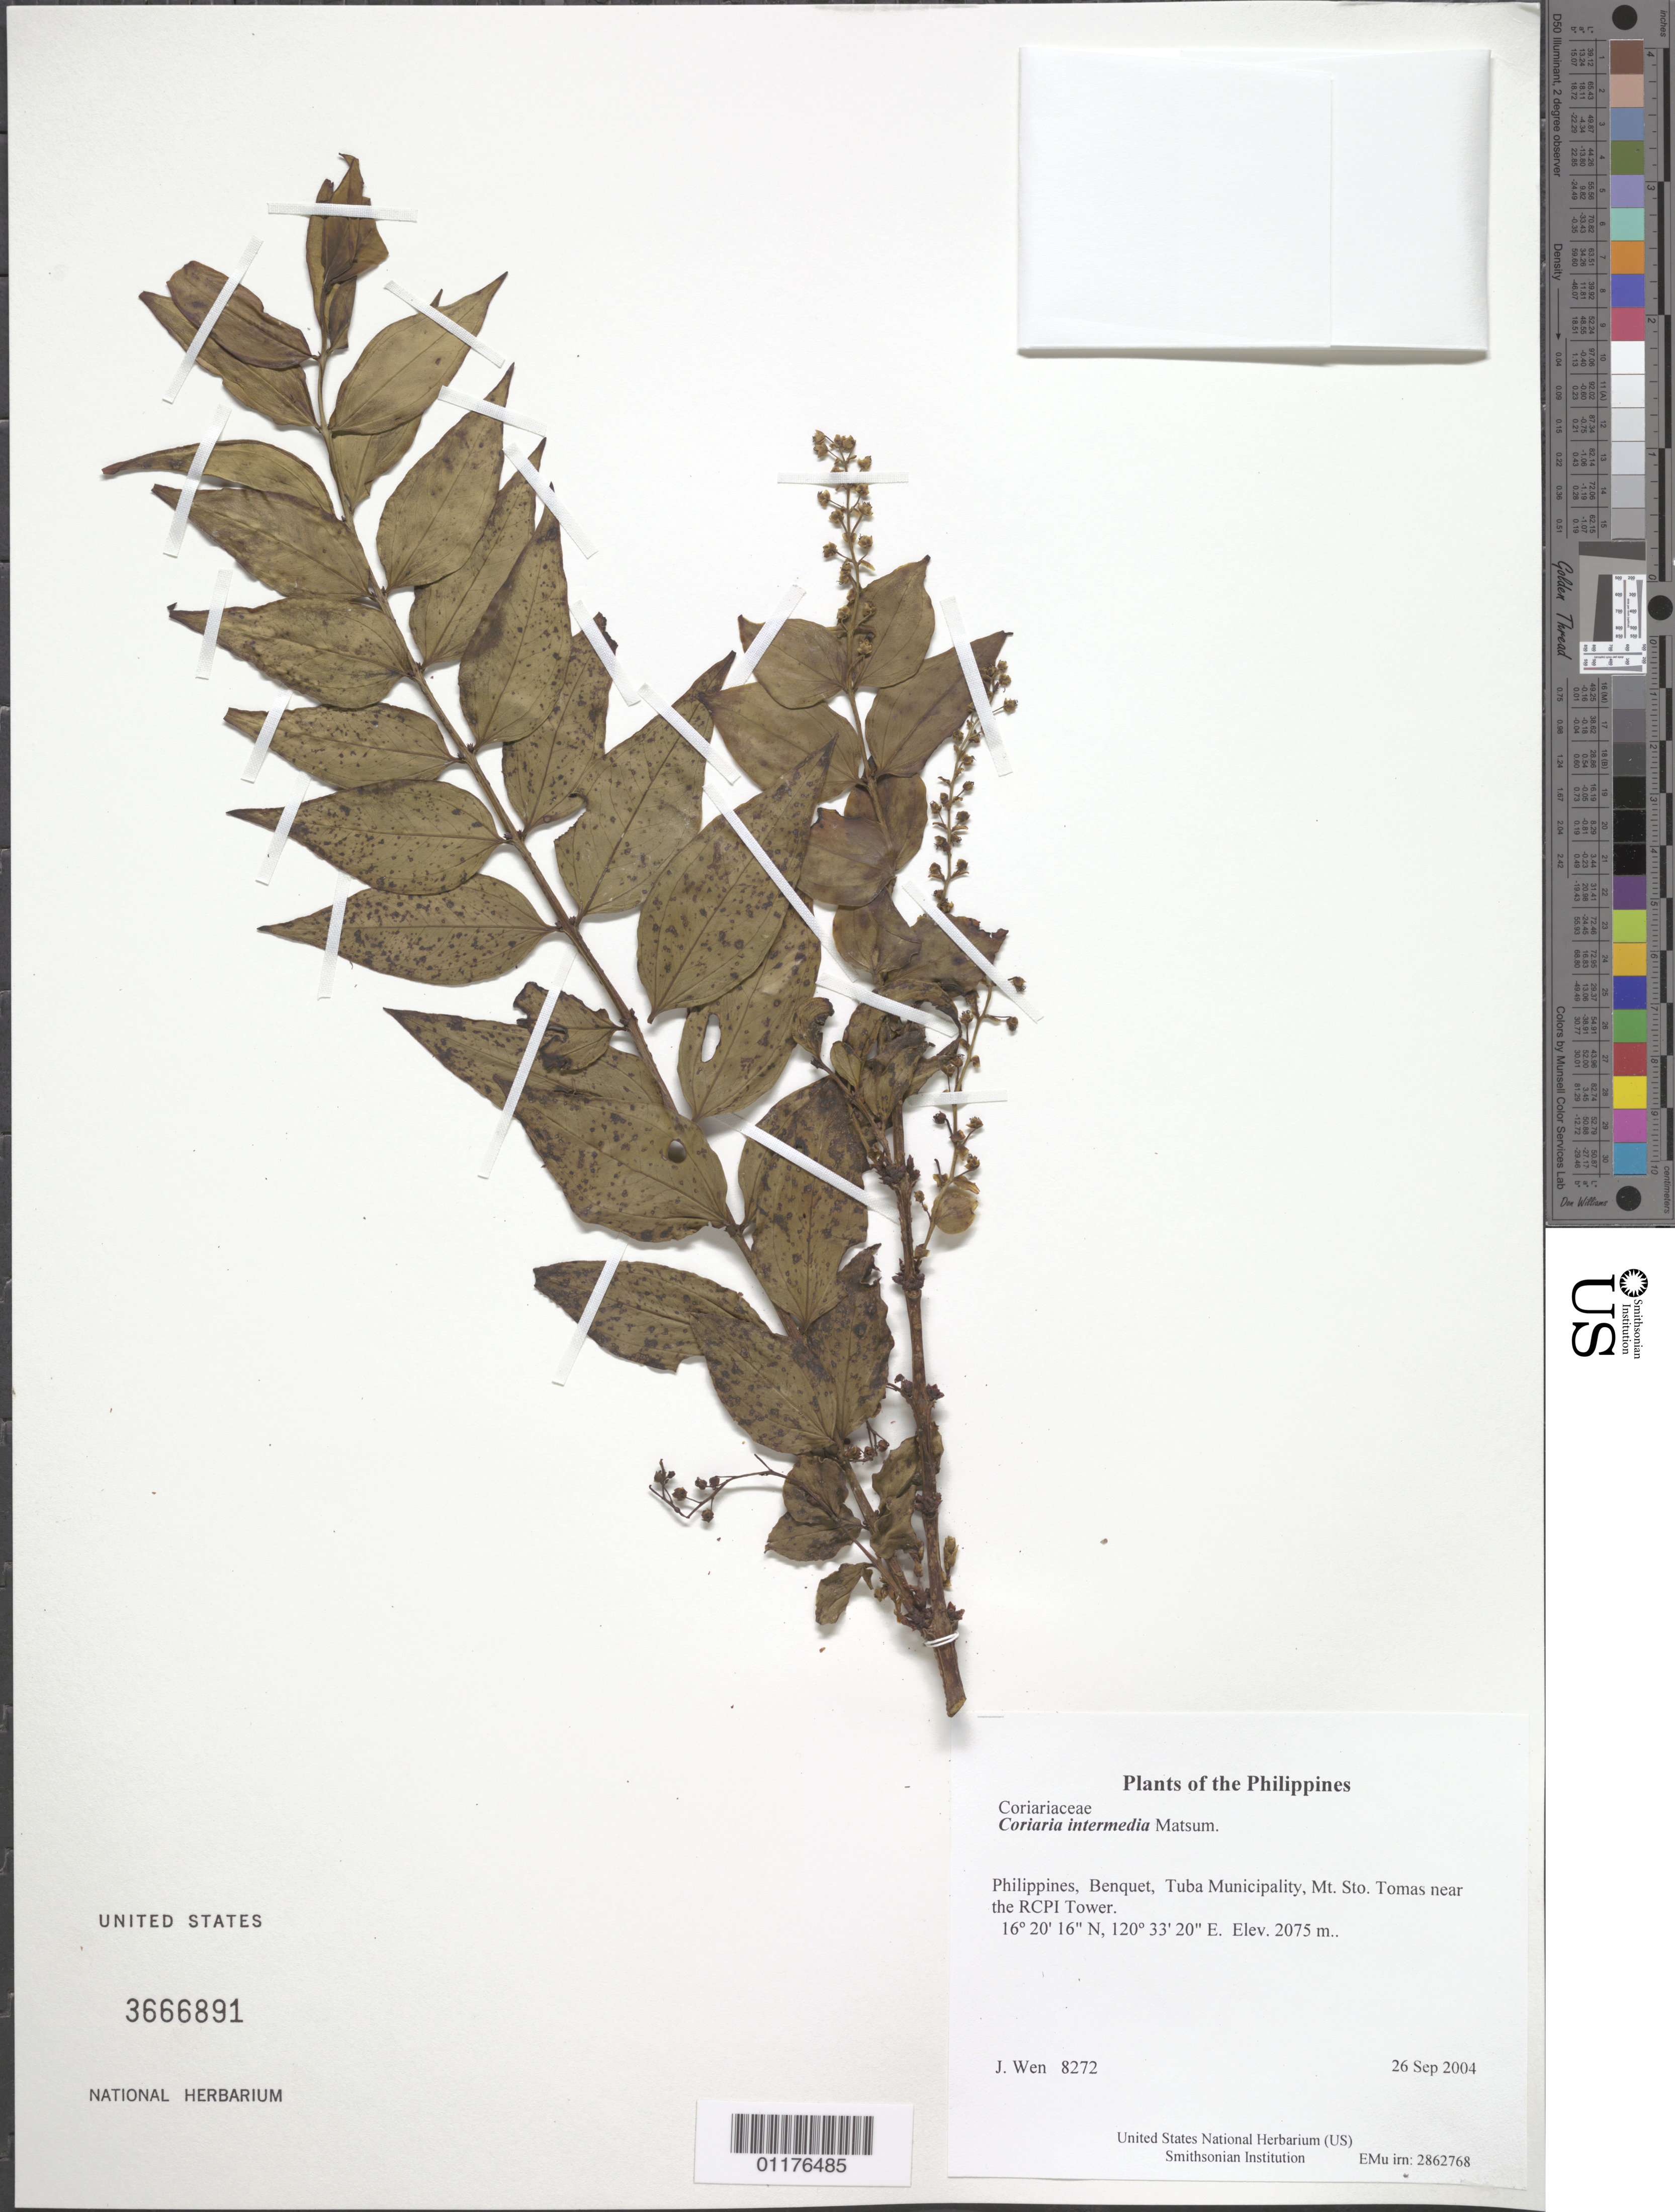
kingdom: Plantae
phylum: Tracheophyta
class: Magnoliopsida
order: Cucurbitales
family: Coriariaceae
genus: Coriaria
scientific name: Coriaria intermedia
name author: Matsum.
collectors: J. Wen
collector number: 8272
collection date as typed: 26 Sep 2004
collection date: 2004-09-26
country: Philippines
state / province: Cordillera (Administrative Region)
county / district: Benguet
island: Luzon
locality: Tuba Municipality, Mt. Sto. Tomas near the RCPI Tower.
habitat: In tropical cloud forest of Lithocarpus jordanii, L. luzonensis, Cyathea, Ficus, Omalanthus, Daphniphyllum, Meliosma, and Persea.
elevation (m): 2075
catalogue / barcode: US 3666891